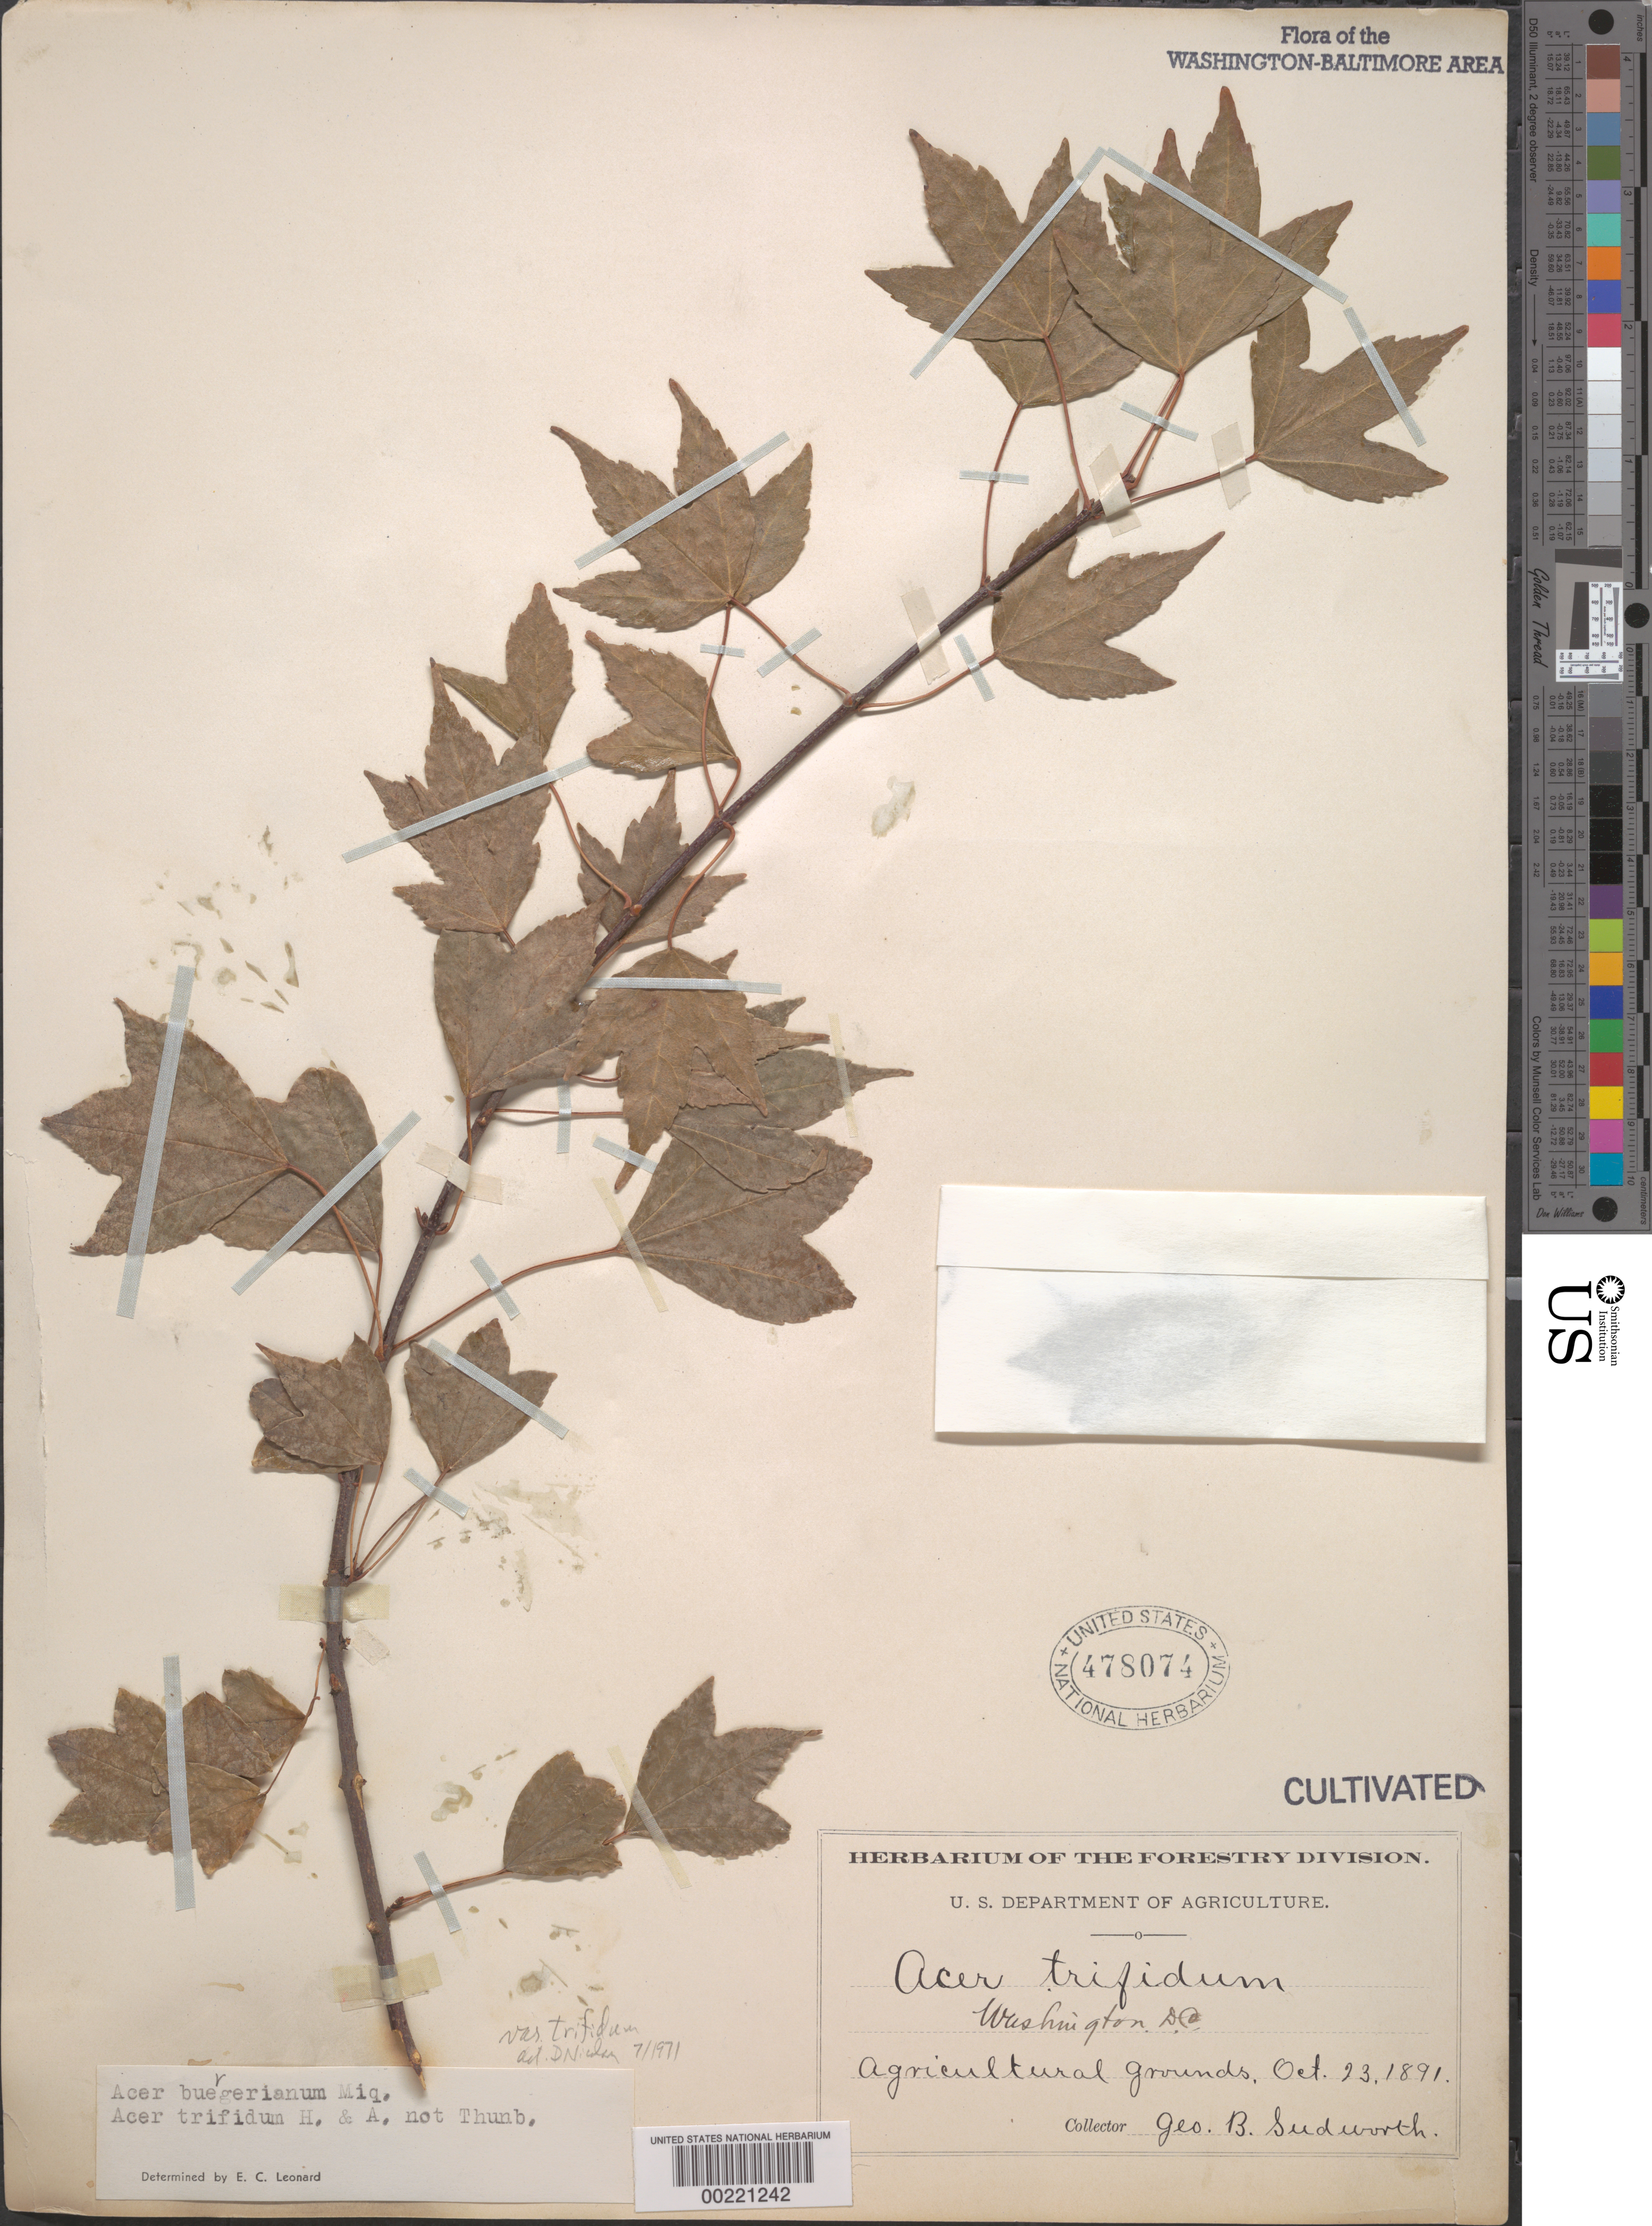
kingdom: Plantae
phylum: Tracheophyta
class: Magnoliopsida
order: Sapindales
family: Sapindaceae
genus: Acer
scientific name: Acer buergerianum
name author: Miq.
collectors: G. B. Sudworth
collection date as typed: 23 Oct 1891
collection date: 1891-10-23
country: United States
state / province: District of Columbia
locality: Department of Agriculture grounds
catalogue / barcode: US 478074